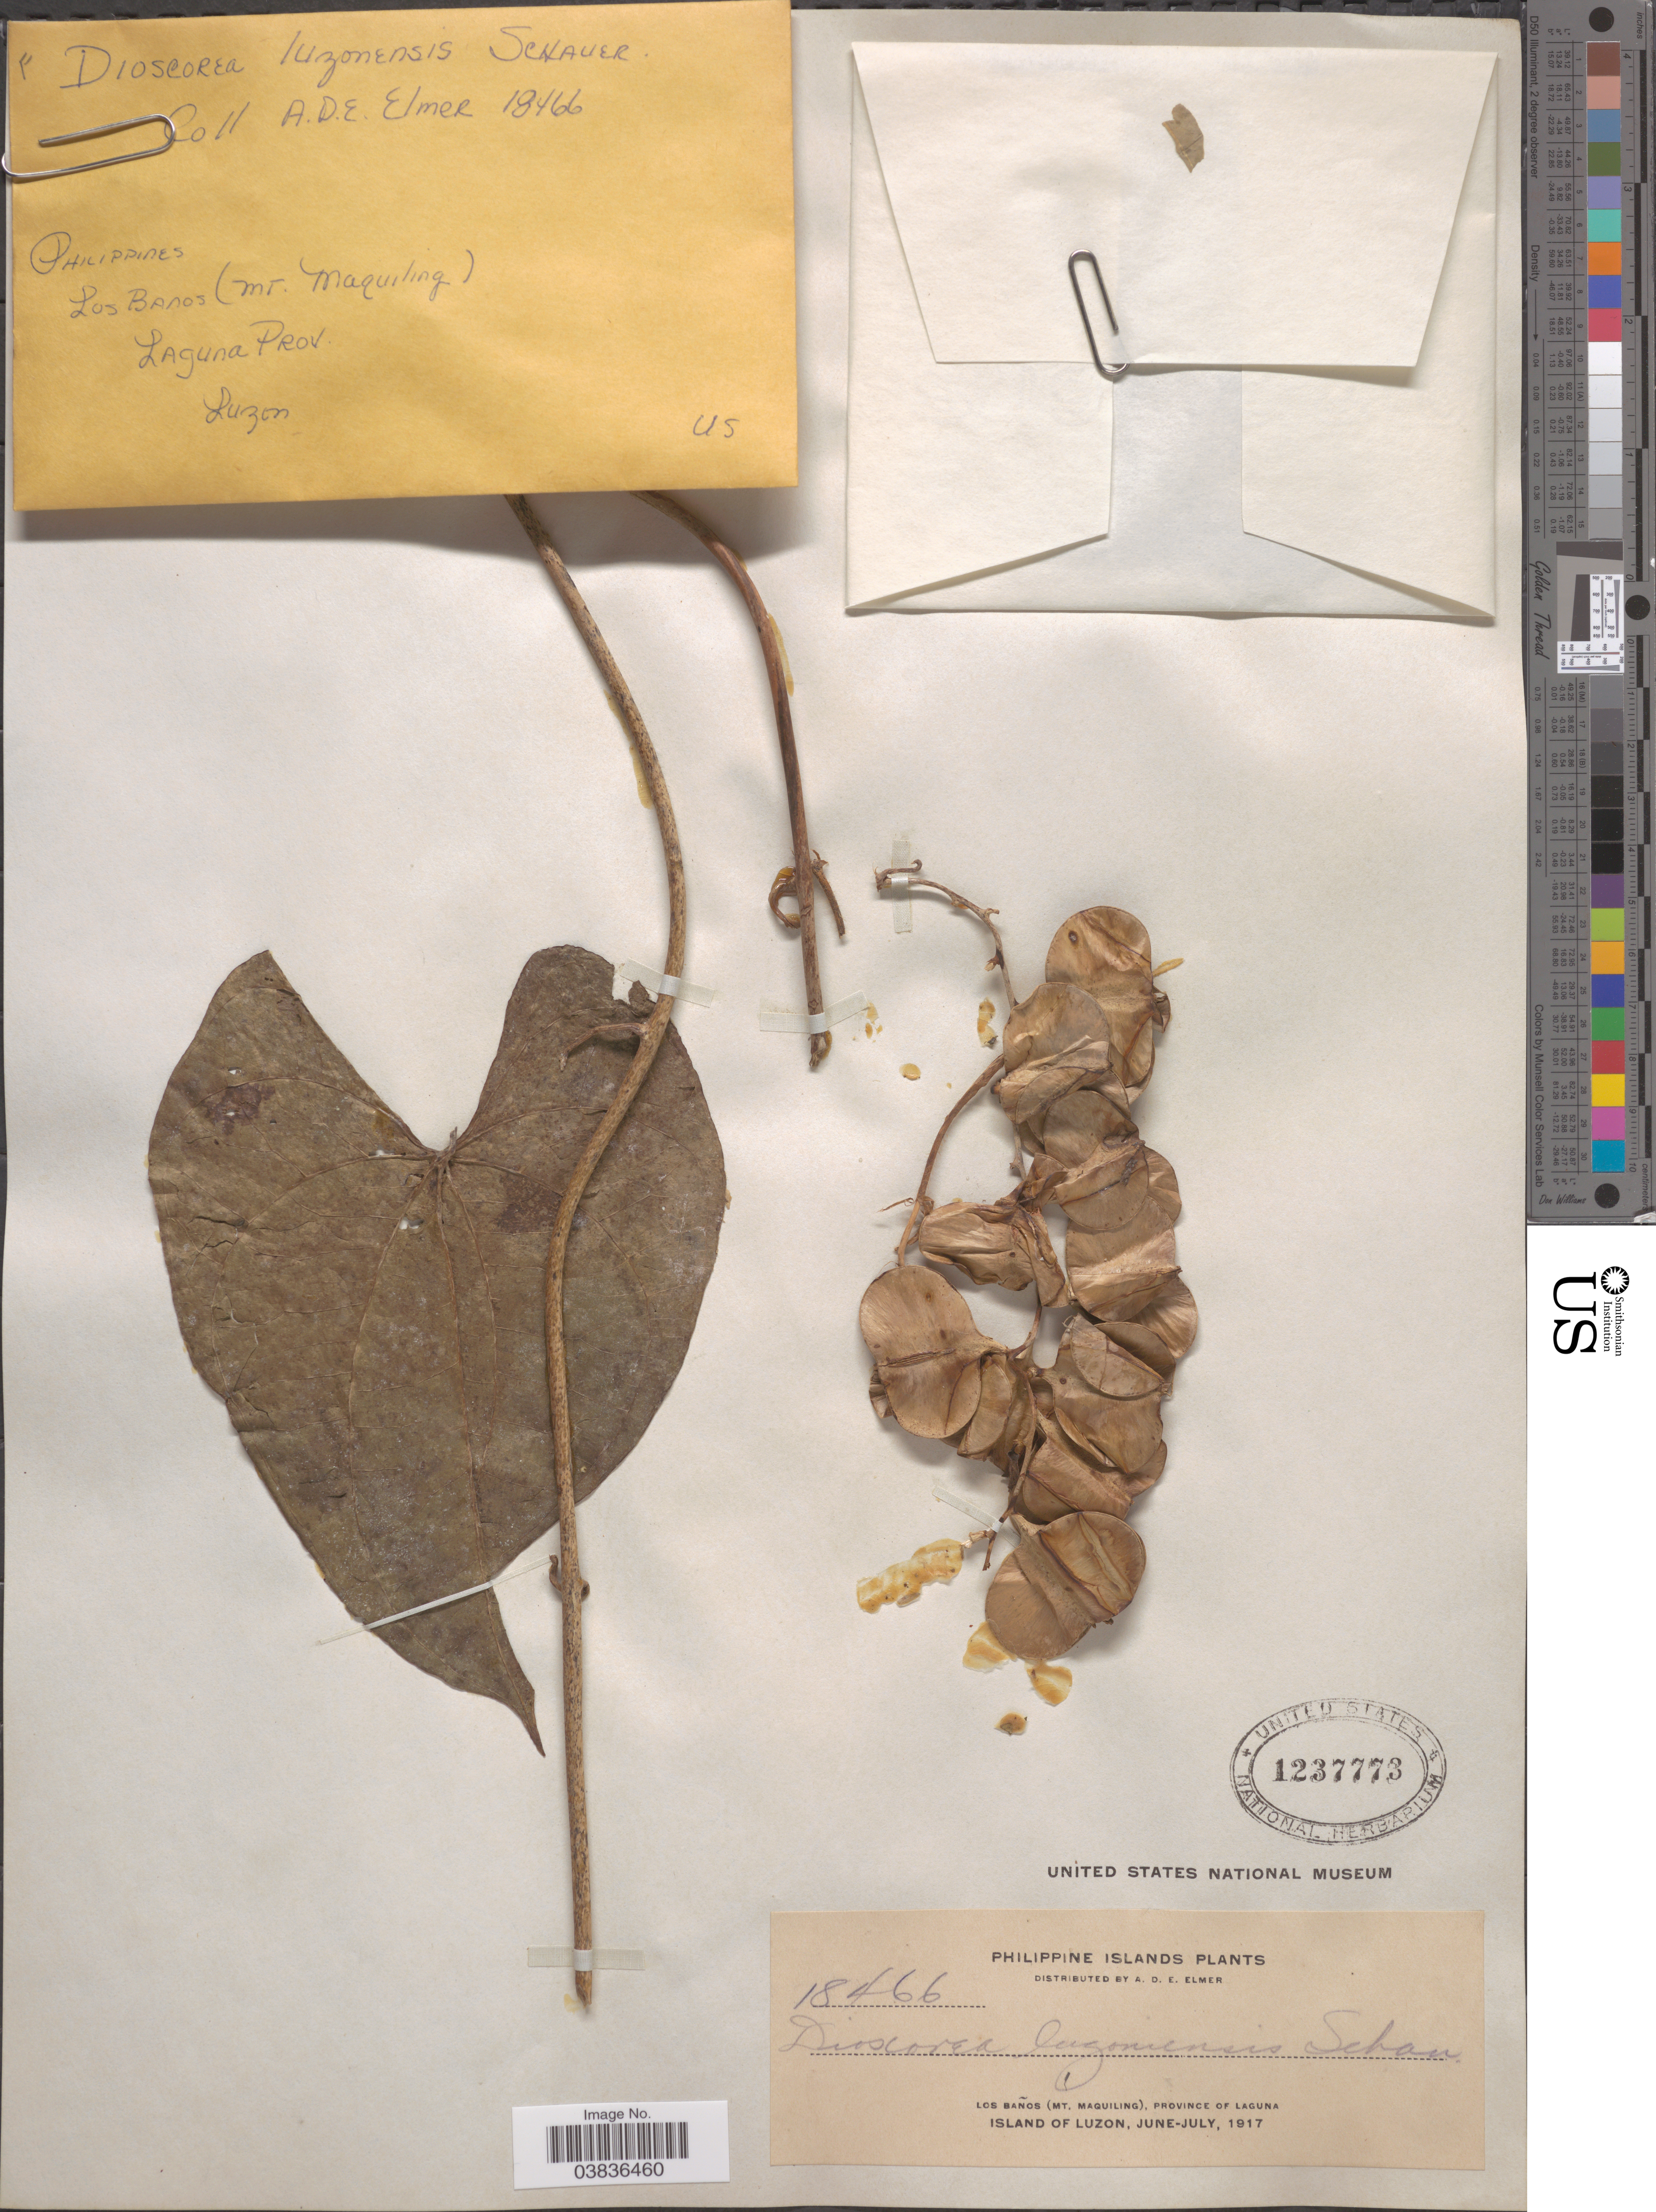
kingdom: Plantae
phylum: Tracheophyta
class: Liliopsida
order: Dioscoreales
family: Dioscoreaceae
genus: Dioscorea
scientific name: Dioscorea luzonensis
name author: Schauer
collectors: A. D. E. Elmer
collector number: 18466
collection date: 1917-06/1917-07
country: Philippines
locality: Philippine Islands. Los Baños ( Mt. Maquiling), Province of Laguna, Island of Luzon.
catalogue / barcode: US 1237773